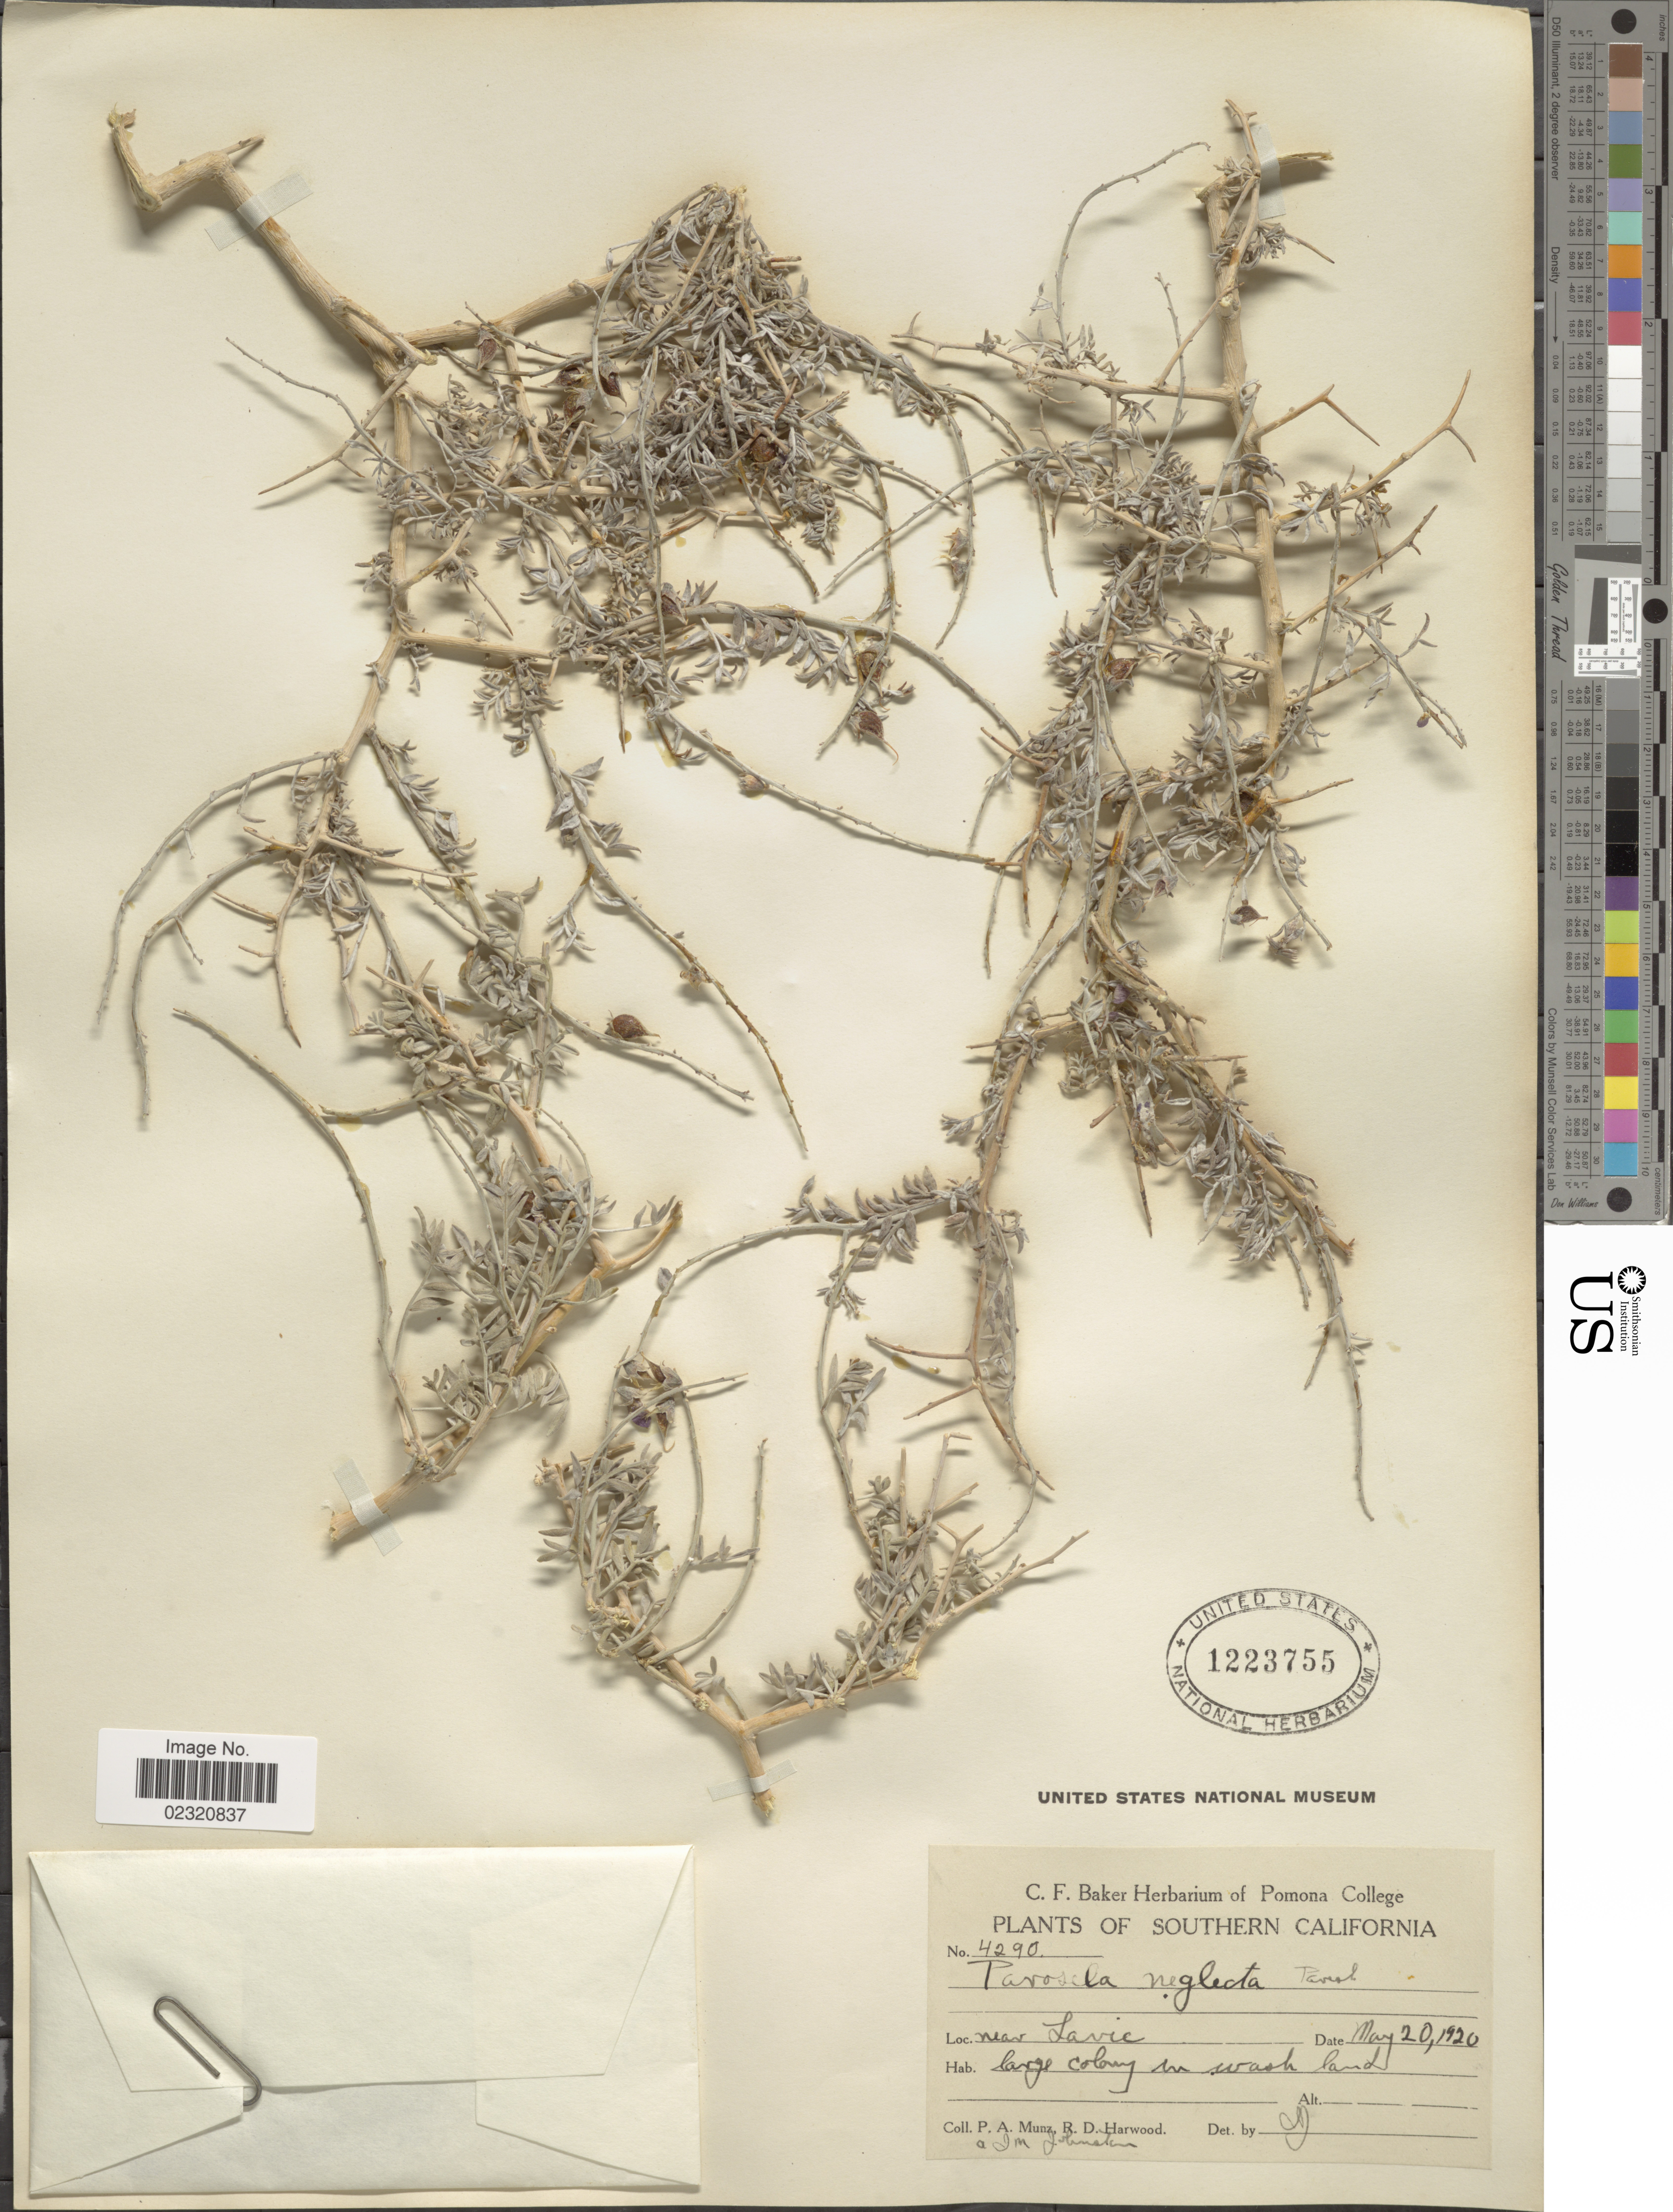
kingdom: Plantae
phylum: Tracheophyta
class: Magnoliopsida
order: Fabales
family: Fabaceae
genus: Psorothamnus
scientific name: Psorothamnus fremontii var. fremontii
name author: (Torr. ex A. Gray) Barneby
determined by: Strong, Mark T., (BOT), Smithsonian Institution - National Museum of Natural History (UNITED STATES)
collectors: P. A. Munz, R. Harwood & J. Johnston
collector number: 4290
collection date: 1920-05-20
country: United States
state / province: California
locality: Southern California, near Lavic.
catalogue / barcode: US 1223755